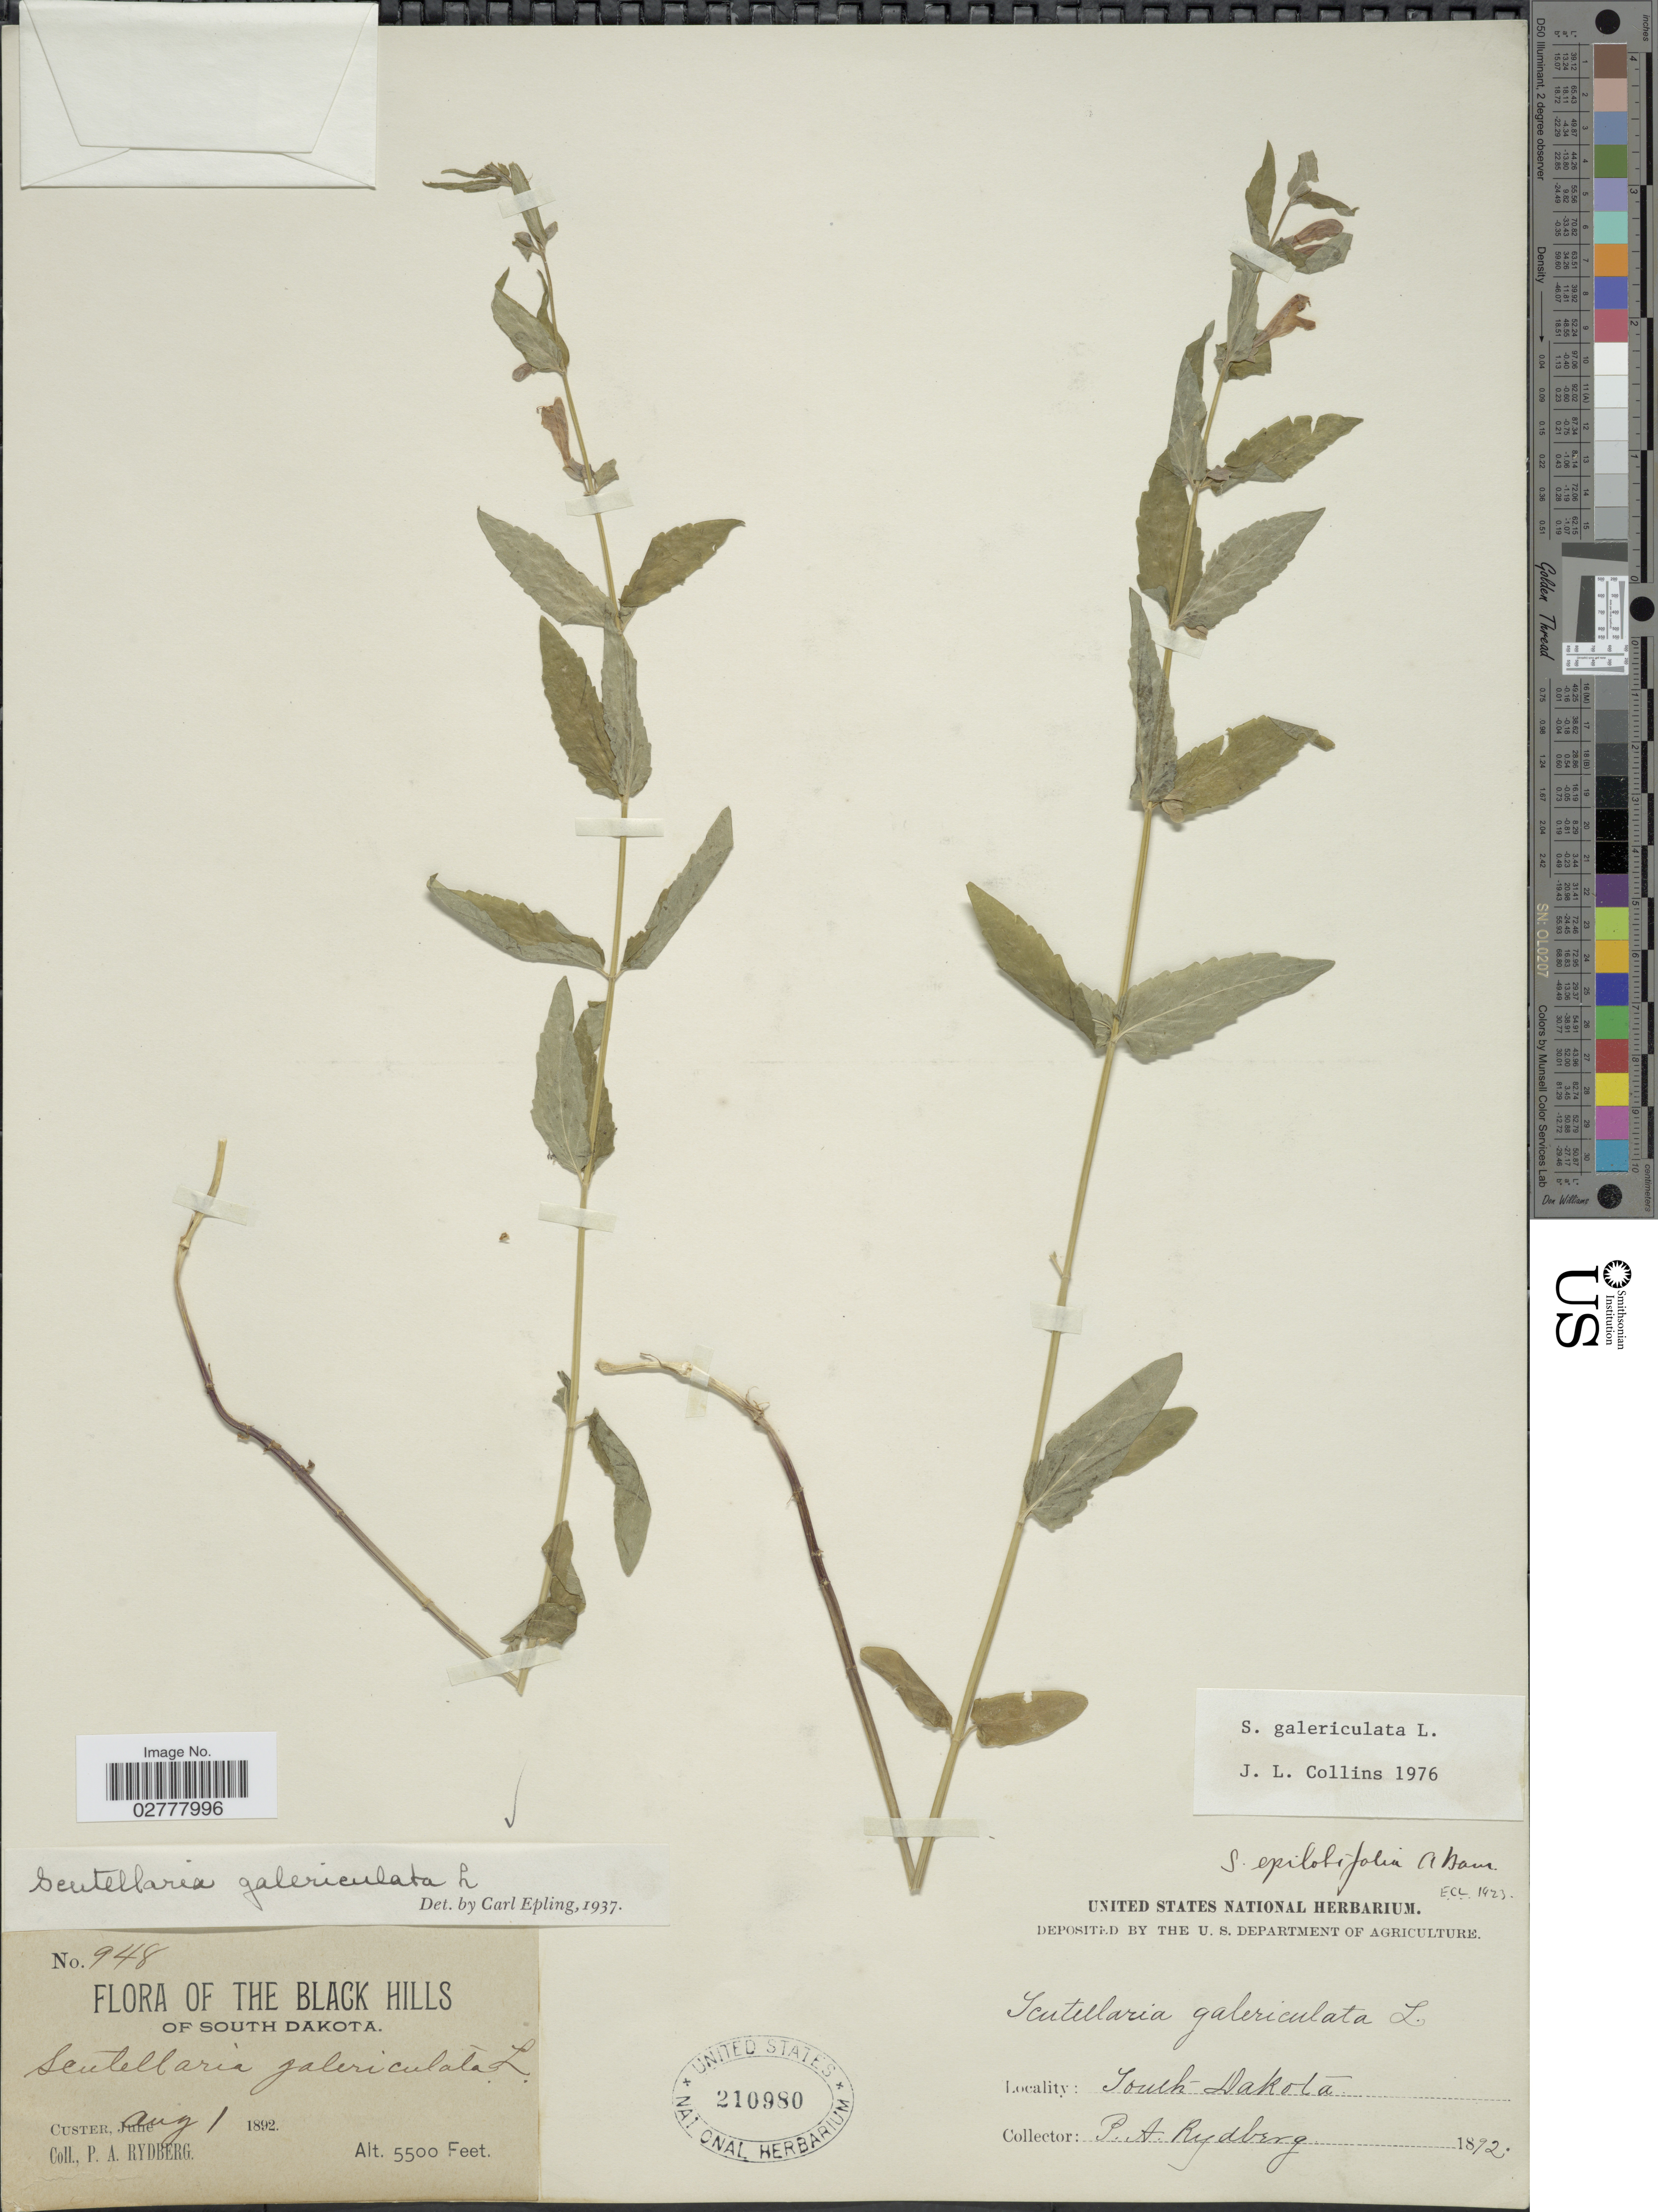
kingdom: Plantae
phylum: Tracheophyta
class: Magnoliopsida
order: Lamiales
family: Lamiaceae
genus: Scutellaria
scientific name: Scutellaria galericulata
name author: L.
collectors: P. A. Rydberg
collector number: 948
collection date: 1892-08-01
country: United States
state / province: South Dakota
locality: Black Hills. Custer.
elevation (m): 1676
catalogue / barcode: US 210980